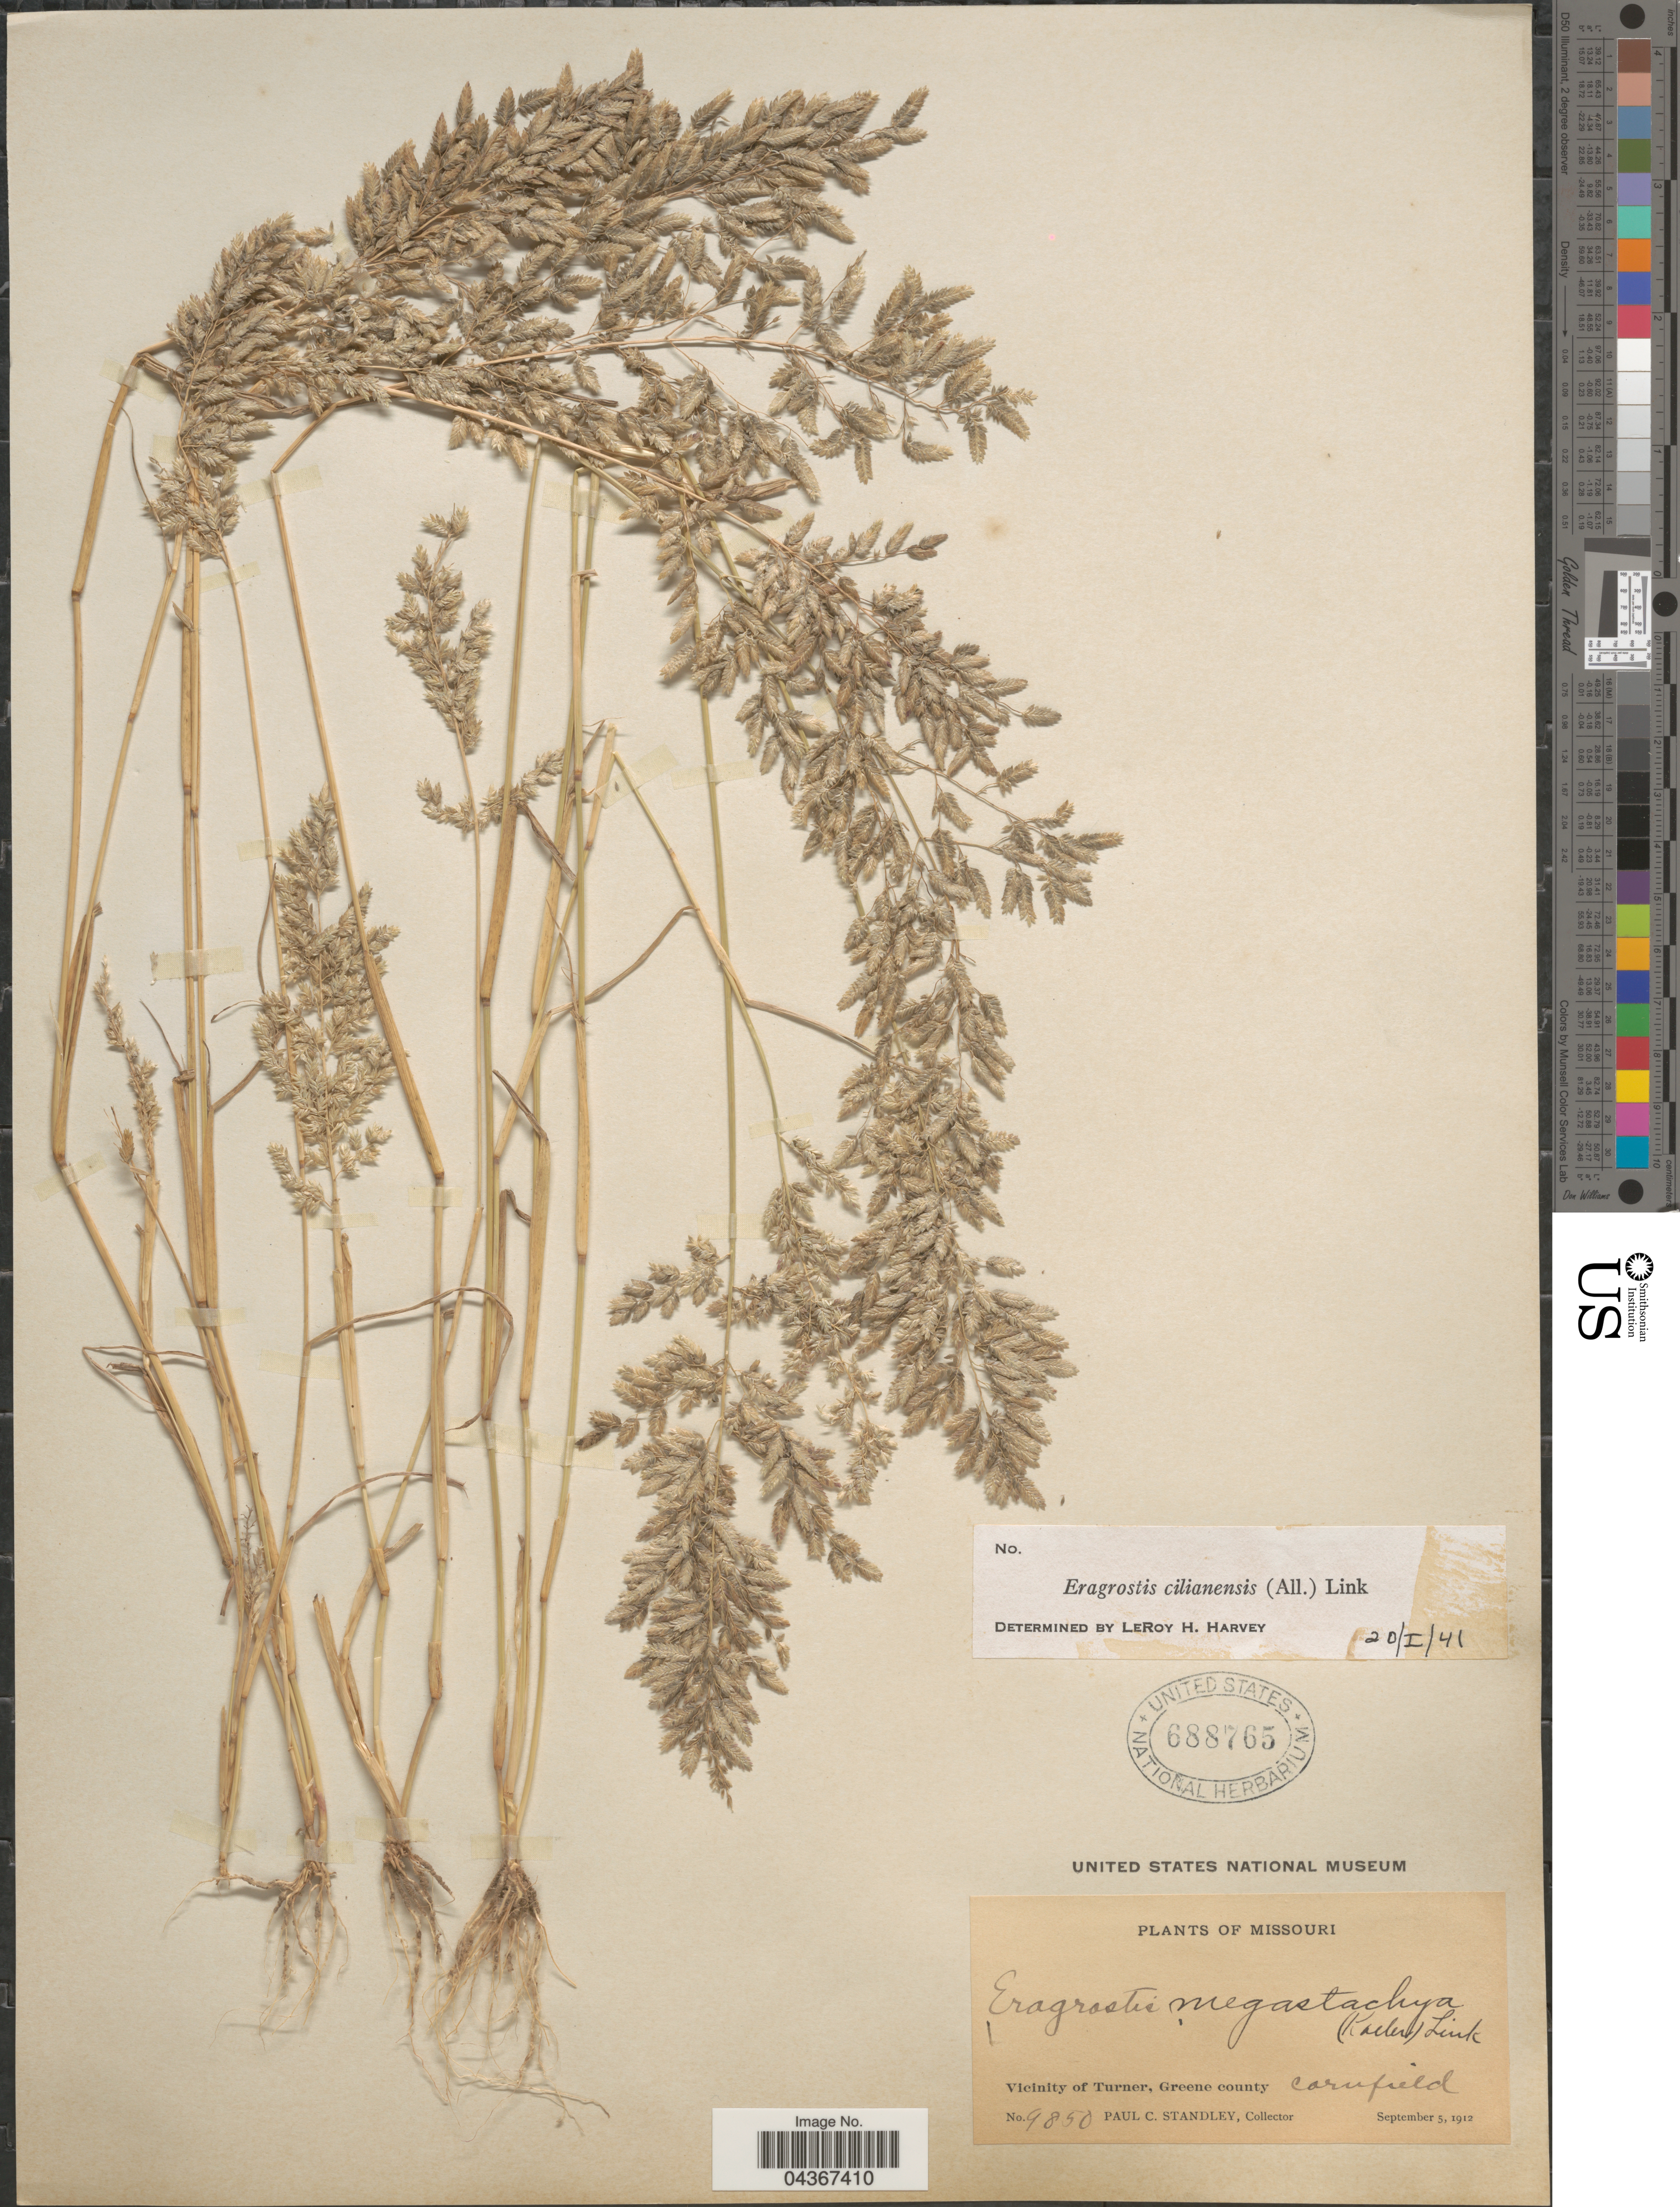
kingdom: Plantae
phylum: Tracheophyta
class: Liliopsida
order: Poales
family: Poaceae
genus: Eragrostis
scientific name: Eragrostis cilianensis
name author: (Bellardi) Vignolo ex Janch.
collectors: P. C. Standley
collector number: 9850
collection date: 1912-09-05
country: United States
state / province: Missouri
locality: Vicinity of Turner, Greene county cornfield.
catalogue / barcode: US 688765